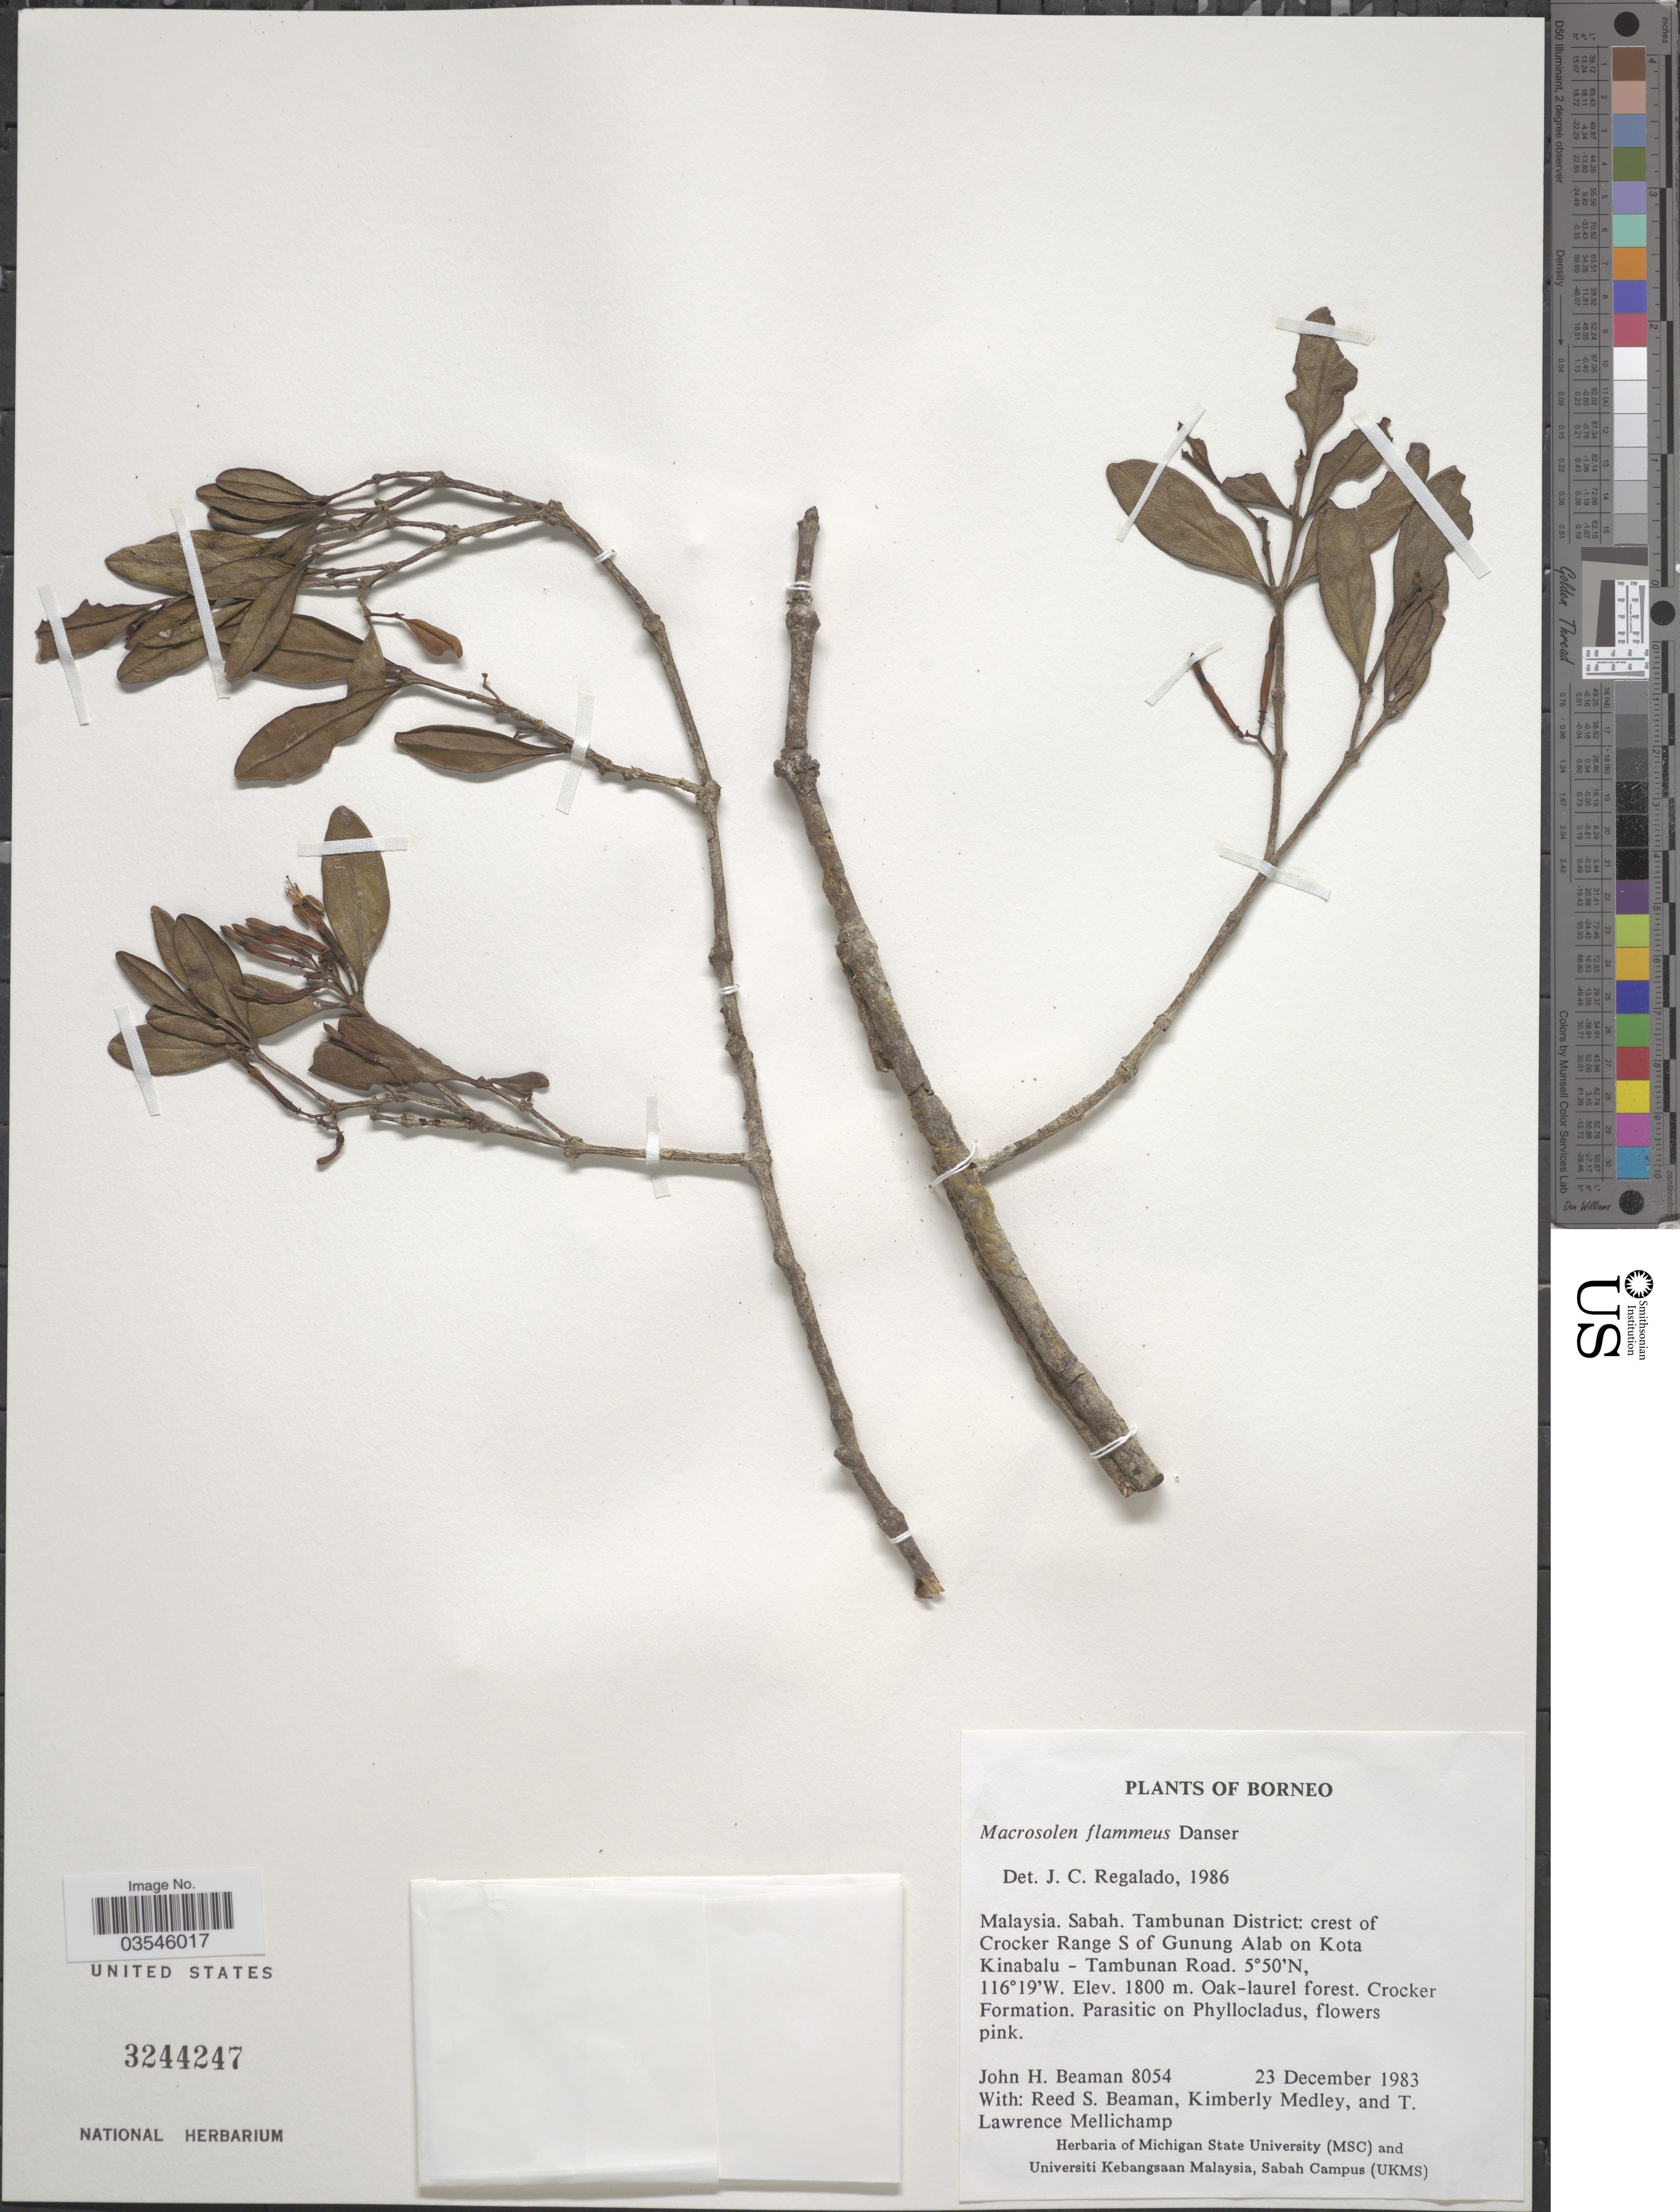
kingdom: Plantae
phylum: Tracheophyta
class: Magnoliopsida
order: Santalales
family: Loranthaceae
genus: Macrosolen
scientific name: Macrosolen flammeus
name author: Danser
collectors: J. H. Beaman, R. S. Beaman, K. Medley & T. L. Mellichamp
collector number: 8054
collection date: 1983-12-23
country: Malaysia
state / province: Sabah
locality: Borneo. Tambunan District: crest of Crocker Range S of Gunung Alab on Kota Kinabalu - Tambunan Road.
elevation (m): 1800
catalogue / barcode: US 3244247